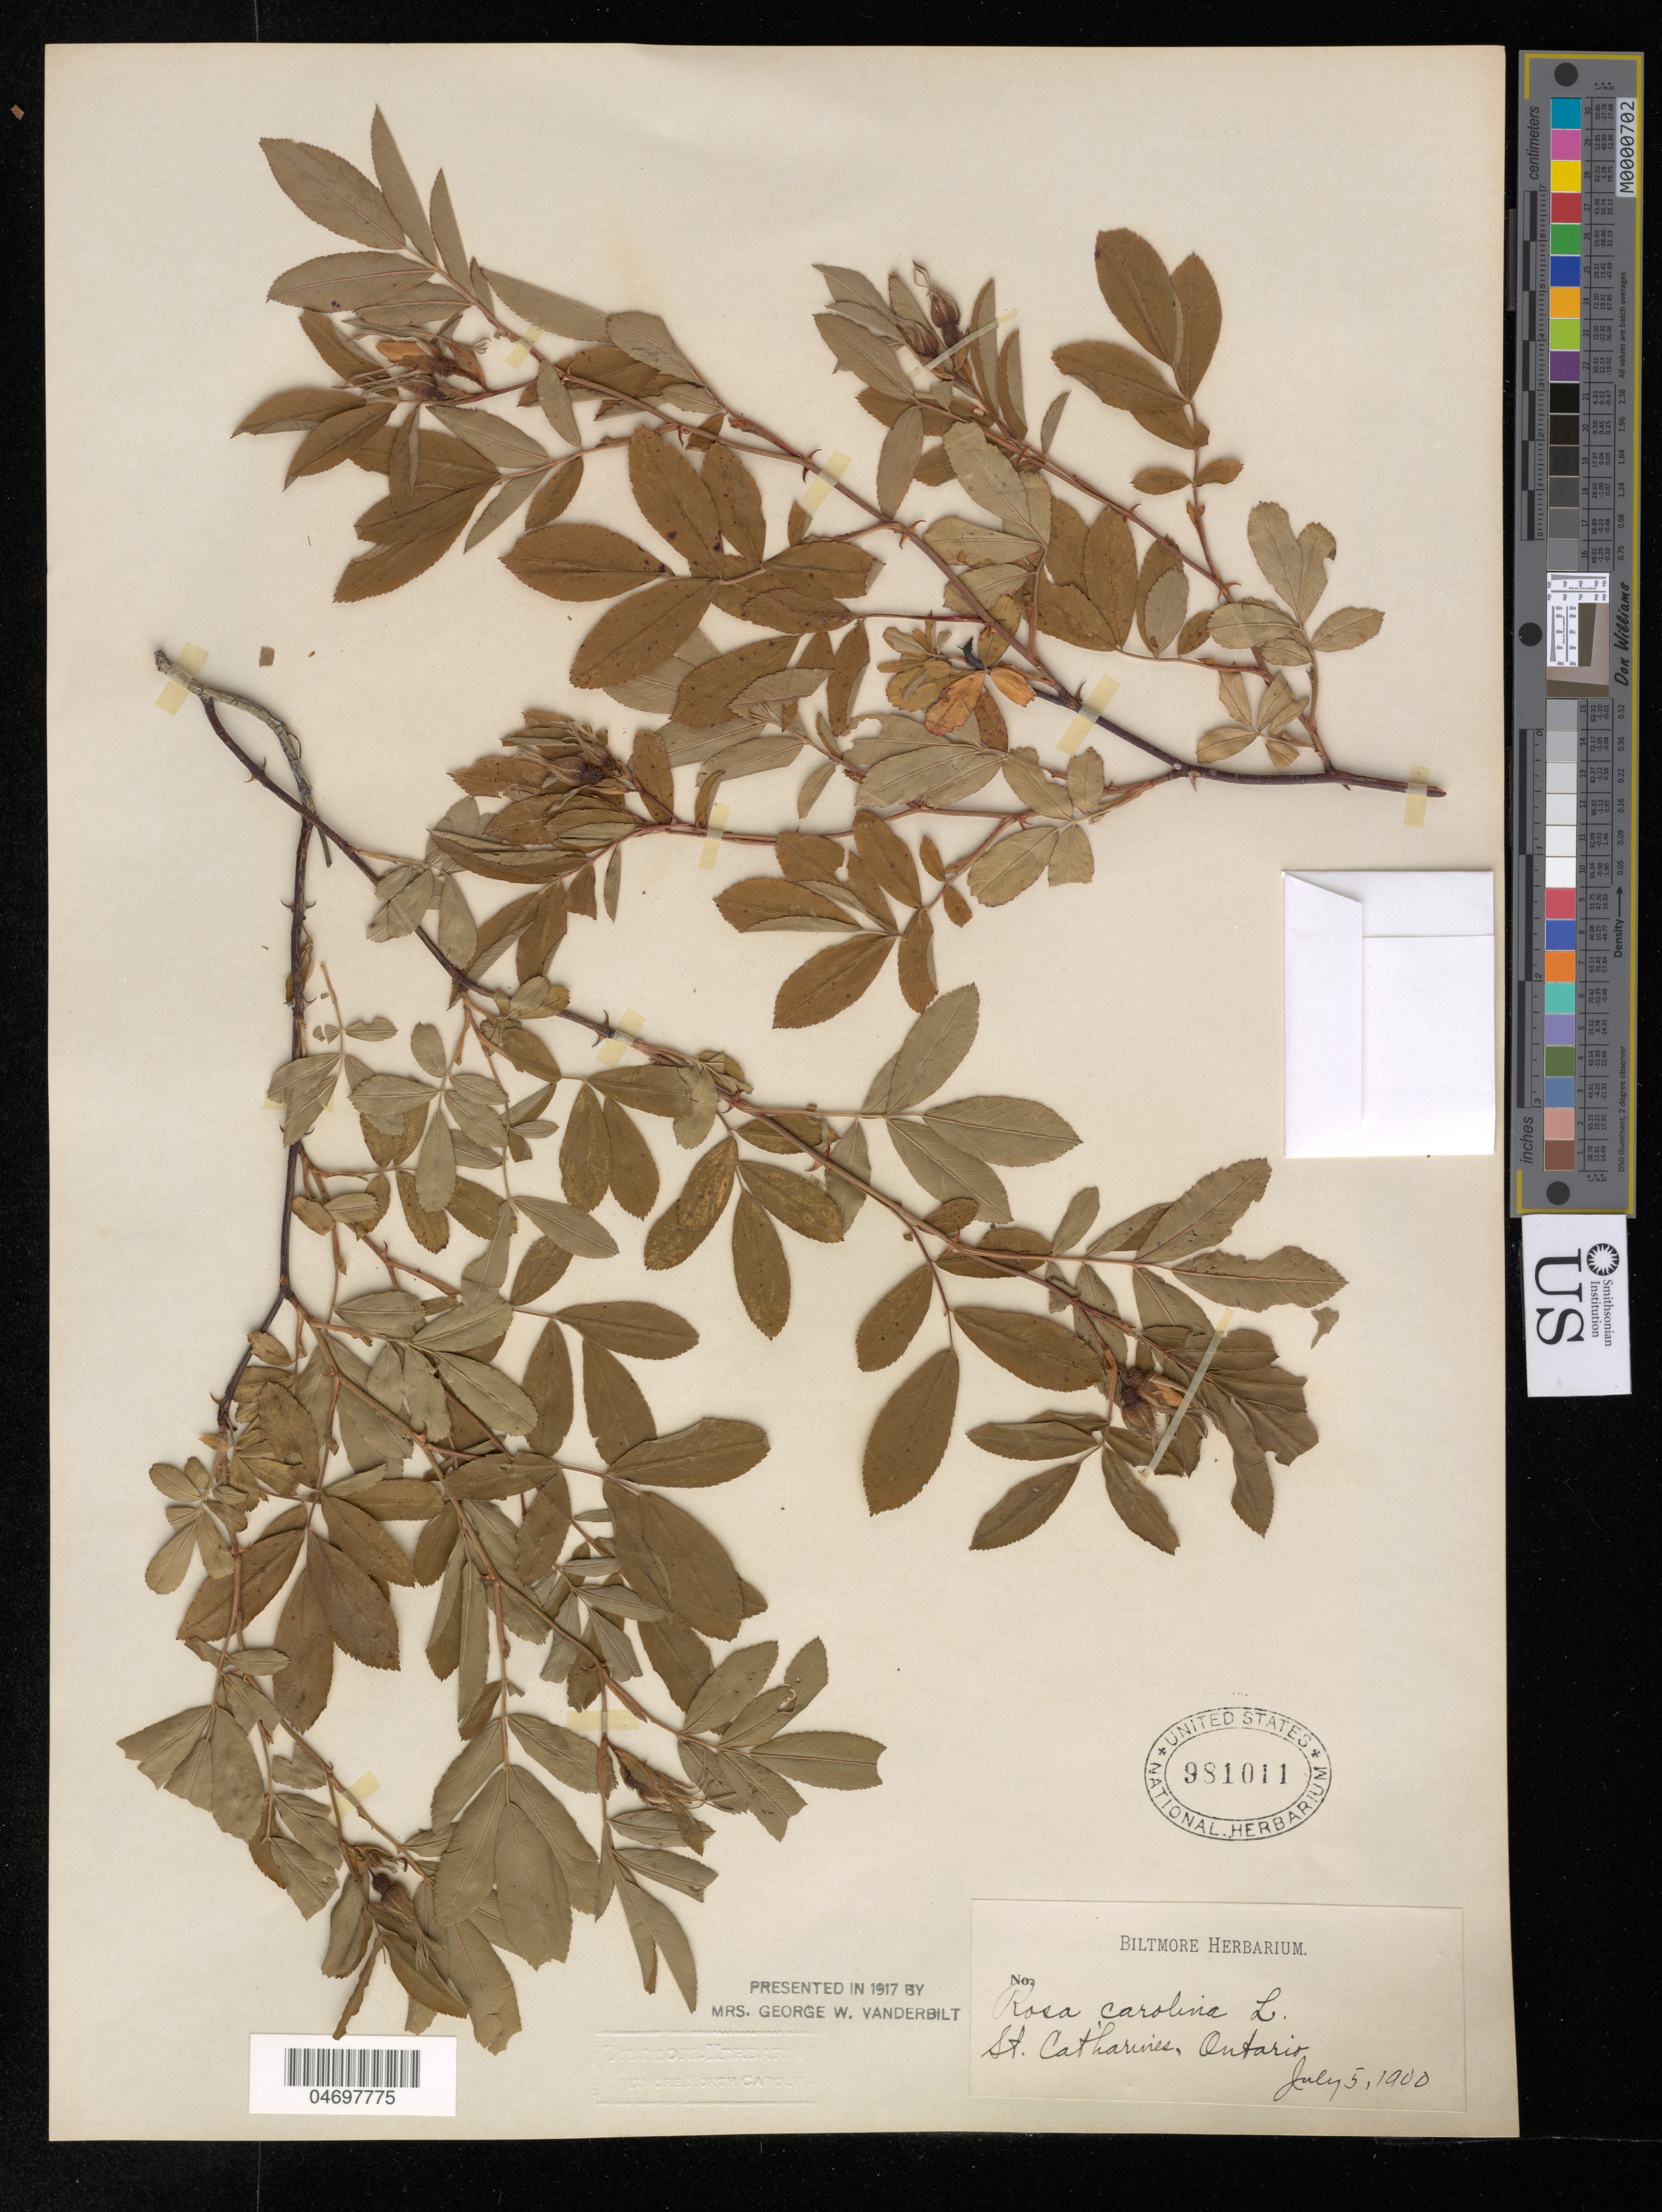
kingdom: Plantae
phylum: Tracheophyta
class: Magnoliopsida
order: Rosales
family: Rosaceae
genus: Rosa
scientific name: Rosa carolina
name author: L.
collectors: ex herb. Biltmore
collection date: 1900-07-05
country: Canada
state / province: Ontario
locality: St. Catharines.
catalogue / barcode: US 981011